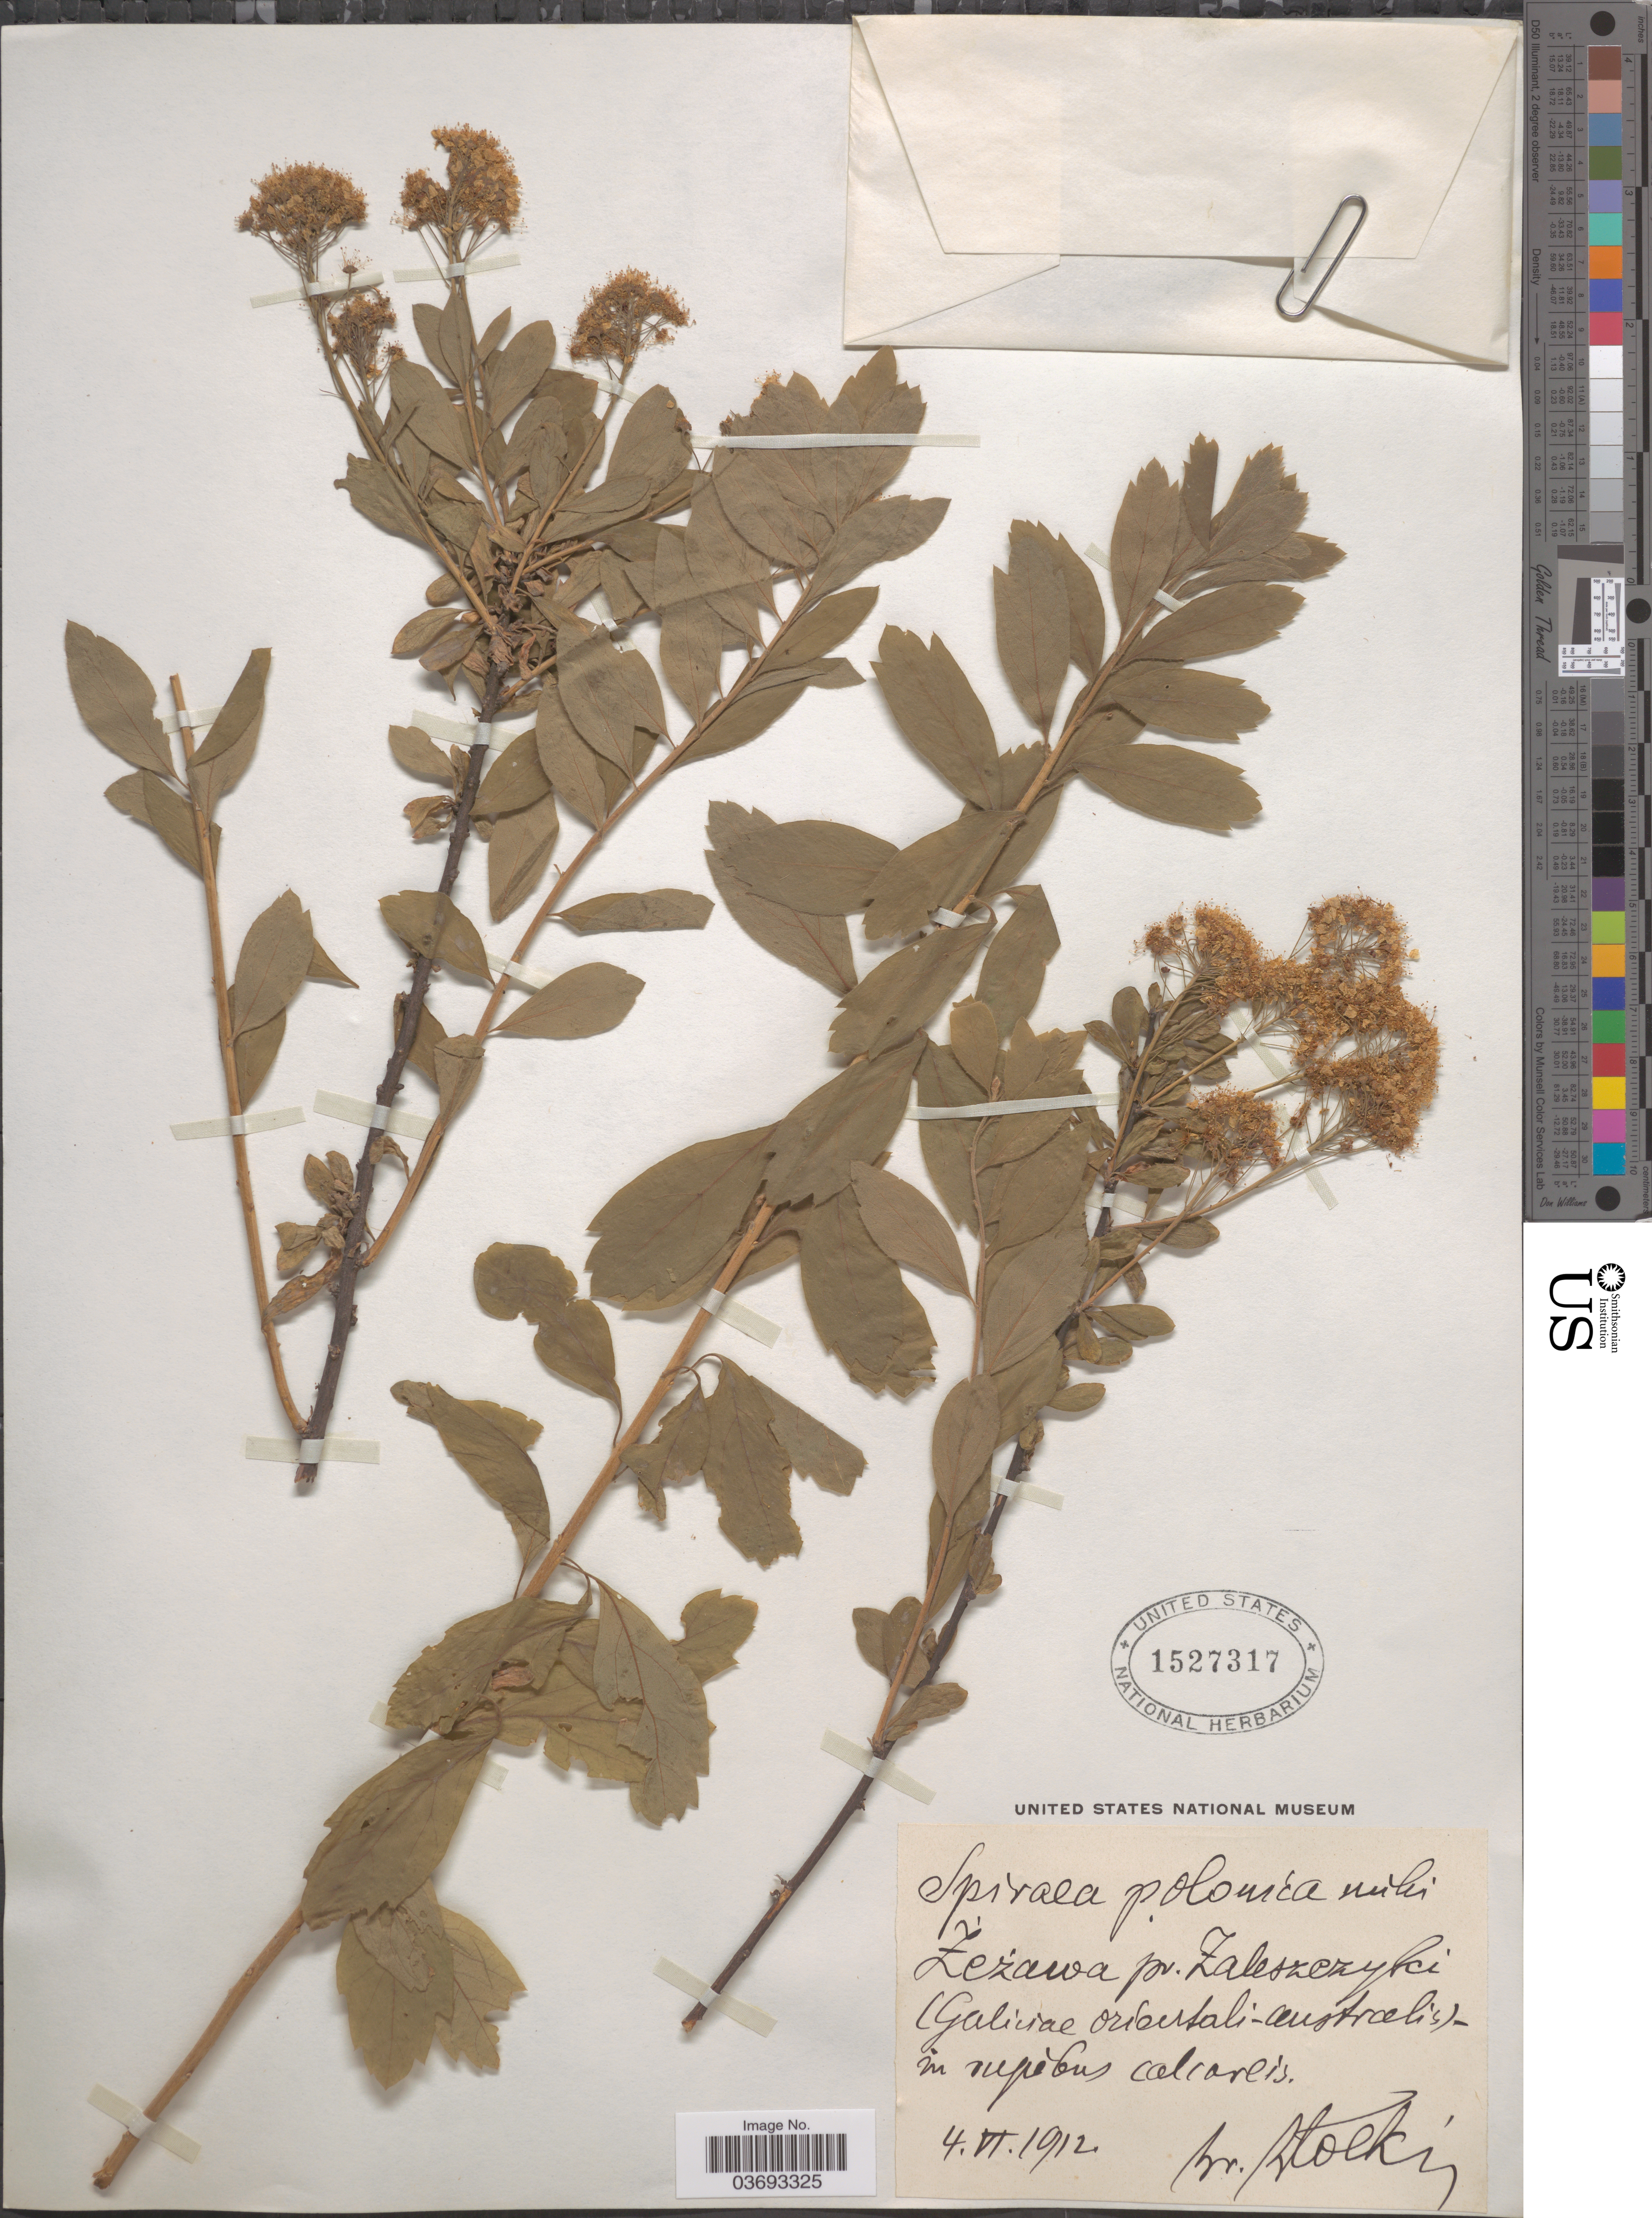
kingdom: Plantae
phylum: Tracheophyta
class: Magnoliopsida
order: Rosales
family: Rosaceae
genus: Spiraea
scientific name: Spiraea polonica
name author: Blocki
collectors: B. Stocking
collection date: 1912-06-04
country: Poland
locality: Zezawa pr. Zaleszczyki (Galiciae orientali-australis) in rupibus calcareis.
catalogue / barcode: US 1527317